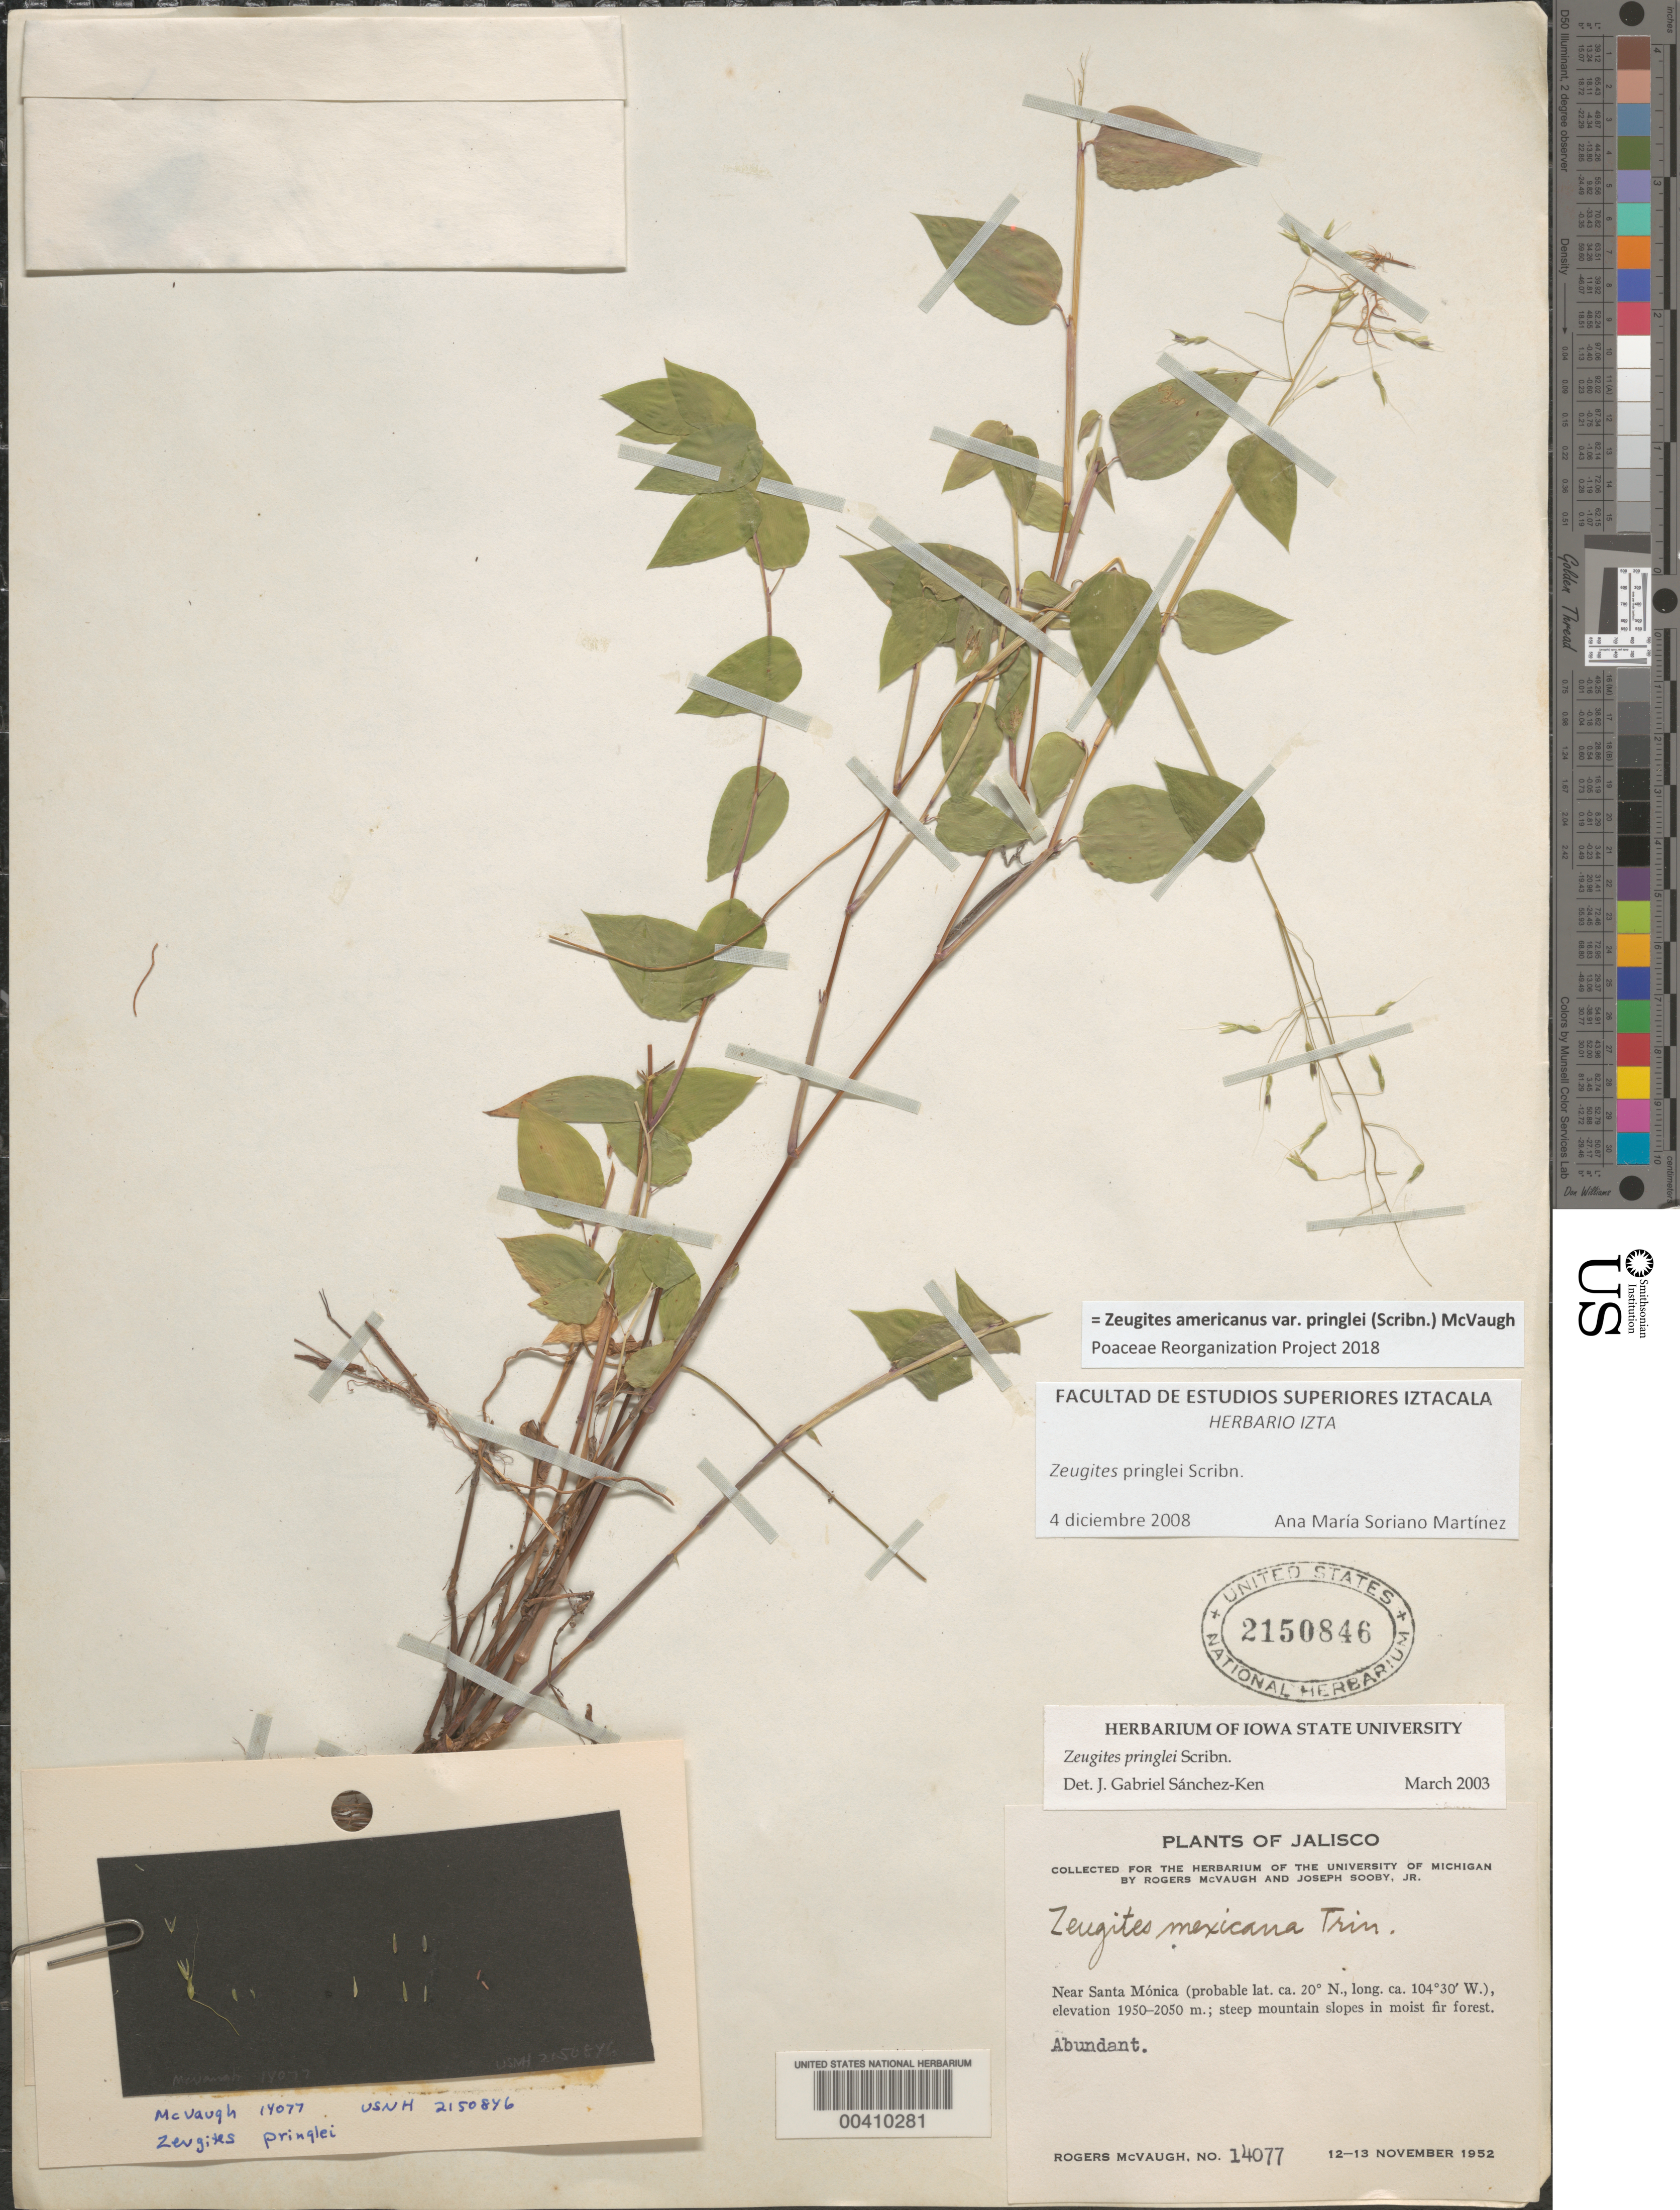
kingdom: Plantae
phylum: Tracheophyta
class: Liliopsida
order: Poales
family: Poaceae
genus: Zeugites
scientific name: Zeugites americanus var. pringlei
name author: (Scribn.) McVaugh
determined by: Poaceae Reorganization Project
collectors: R. McVaugh & J. Sooby Jr.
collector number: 14077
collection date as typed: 12 Nov 1952 to 13 Nov 1952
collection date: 1952-11-12/1952-11-13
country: Mexico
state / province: Jalisco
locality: Near Santa Monica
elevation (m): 1950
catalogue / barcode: US 2150846